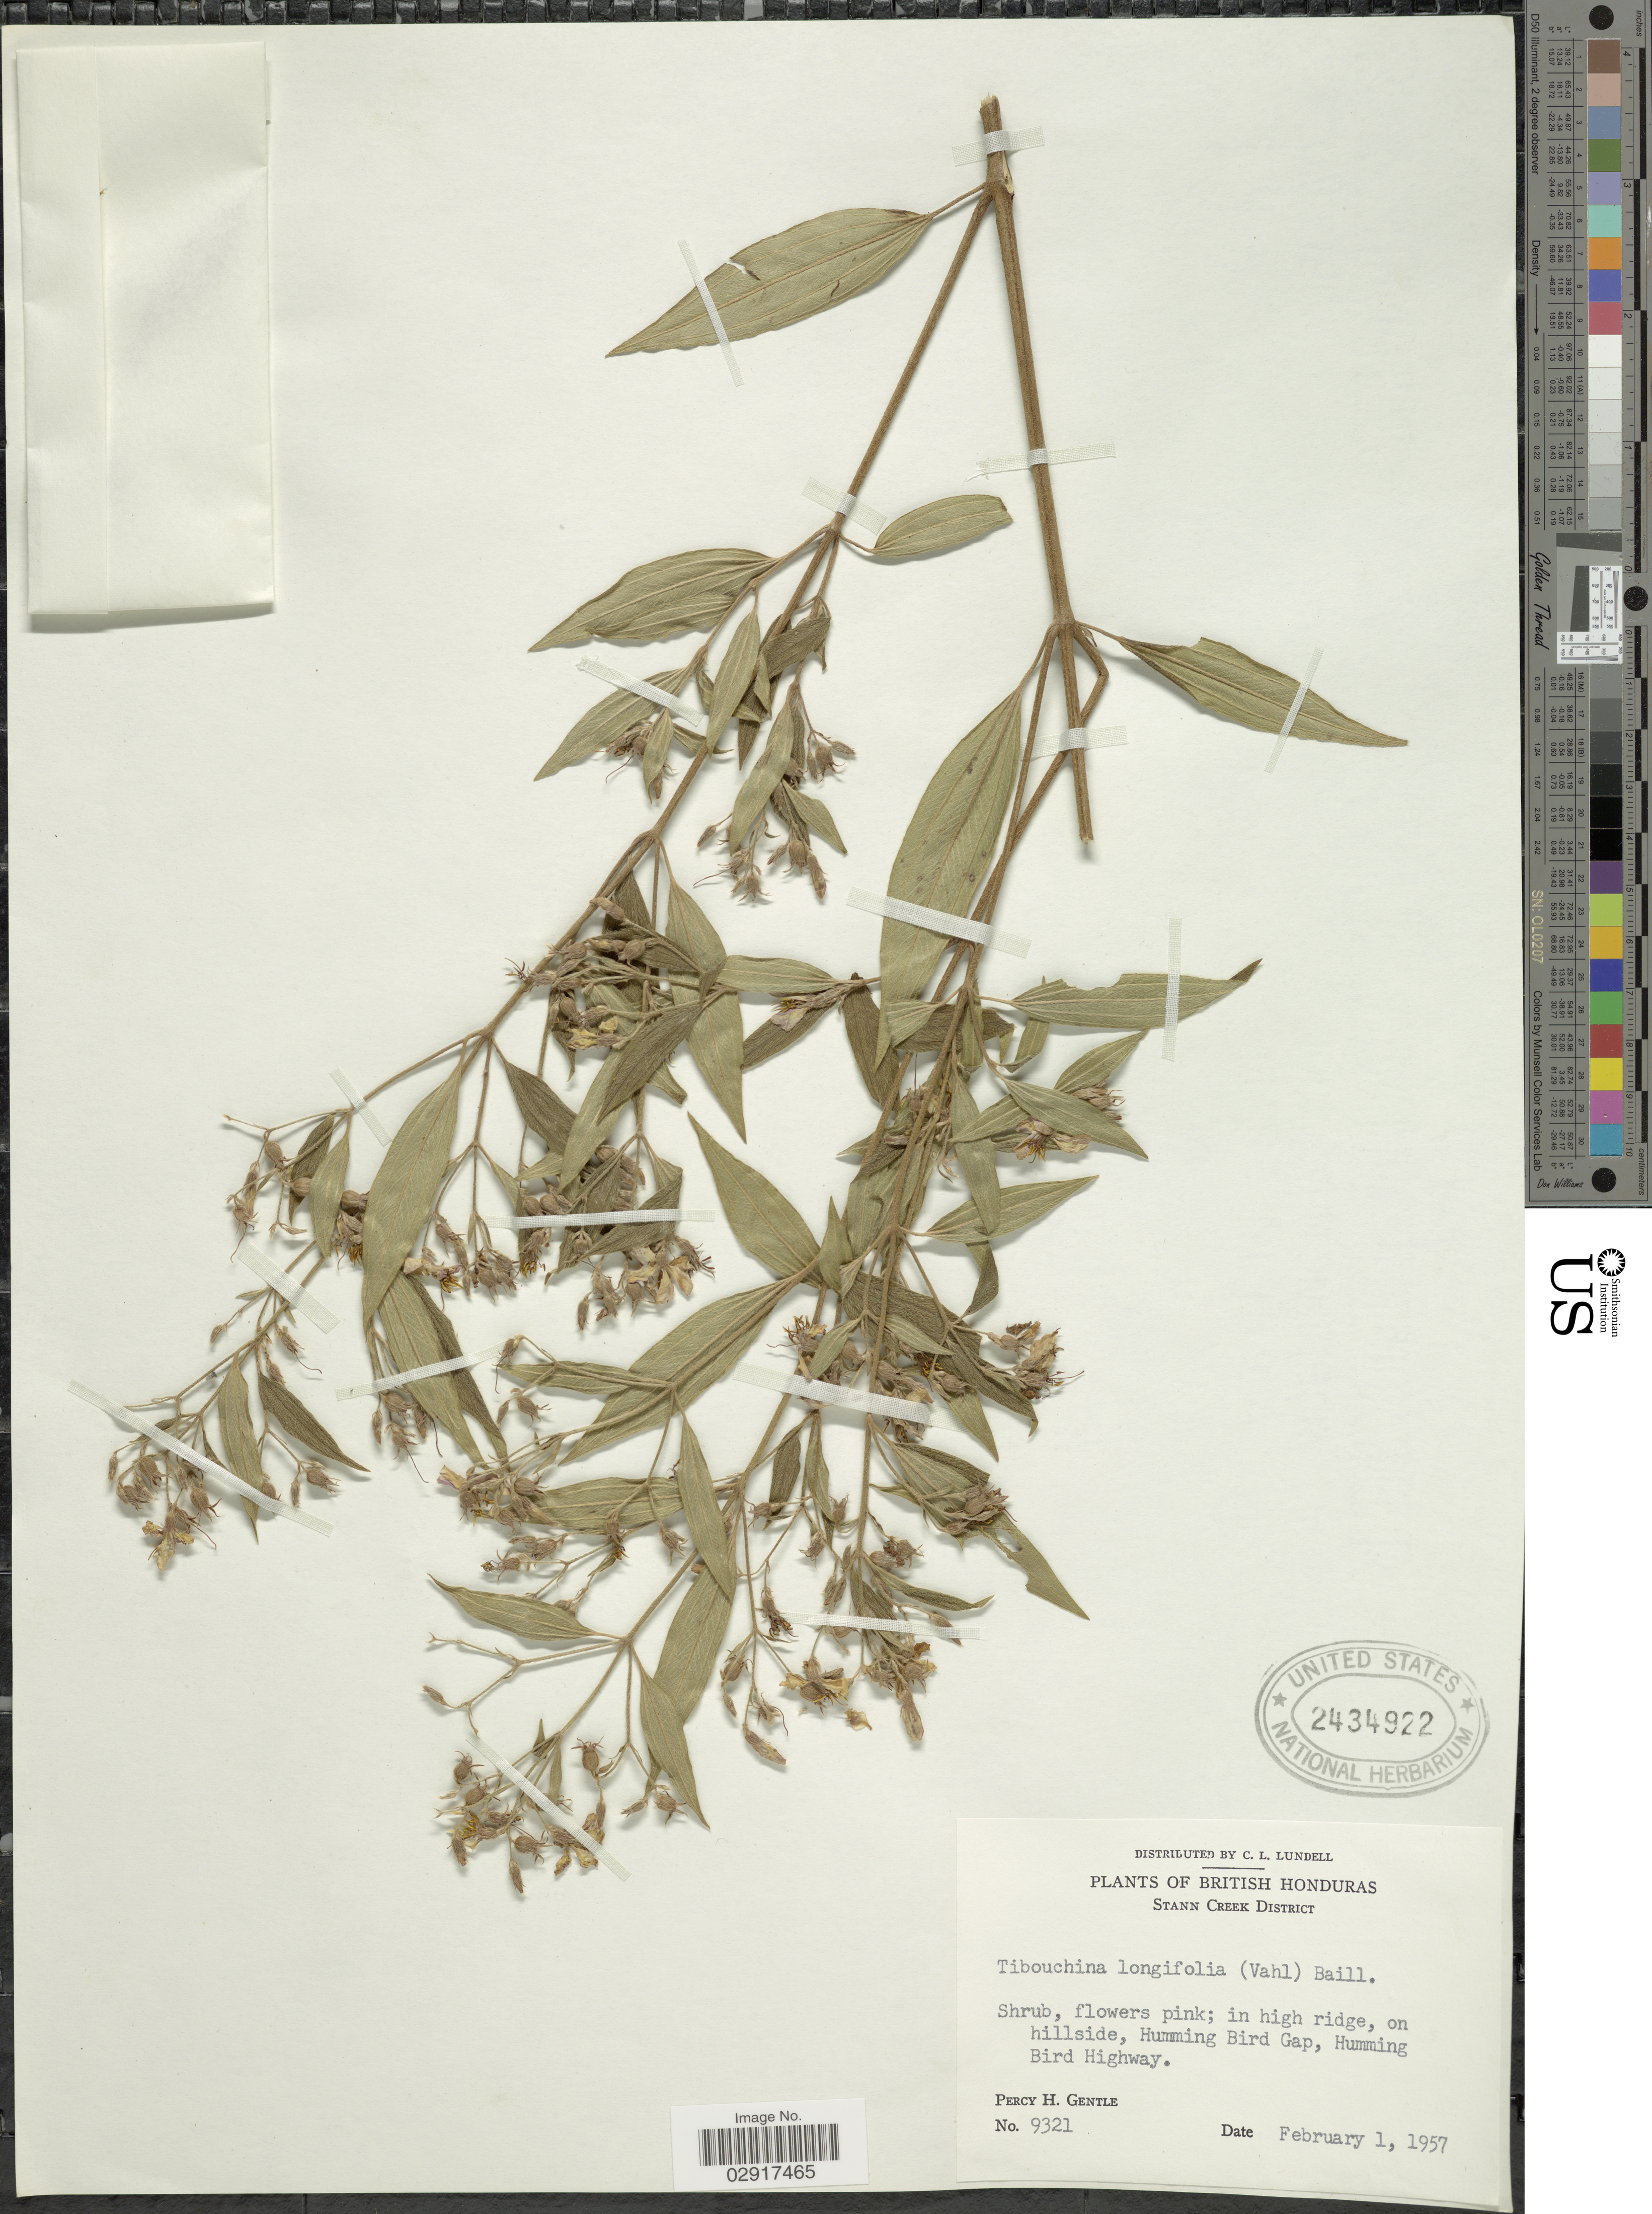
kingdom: Plantae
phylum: Tracheophyta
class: Magnoliopsida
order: Myrtales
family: Melastomataceae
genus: Chaetogastra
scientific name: Chaetogastra longifolia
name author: (Vahl) DC.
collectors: P. H. Gentle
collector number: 9321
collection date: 1957-02-01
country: Belize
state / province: Stann Creek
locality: British Honduras. Stann Creek District. In high ridge, on hillside, Humming Bird Gap, Humming Bird Highway.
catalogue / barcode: US 2434922